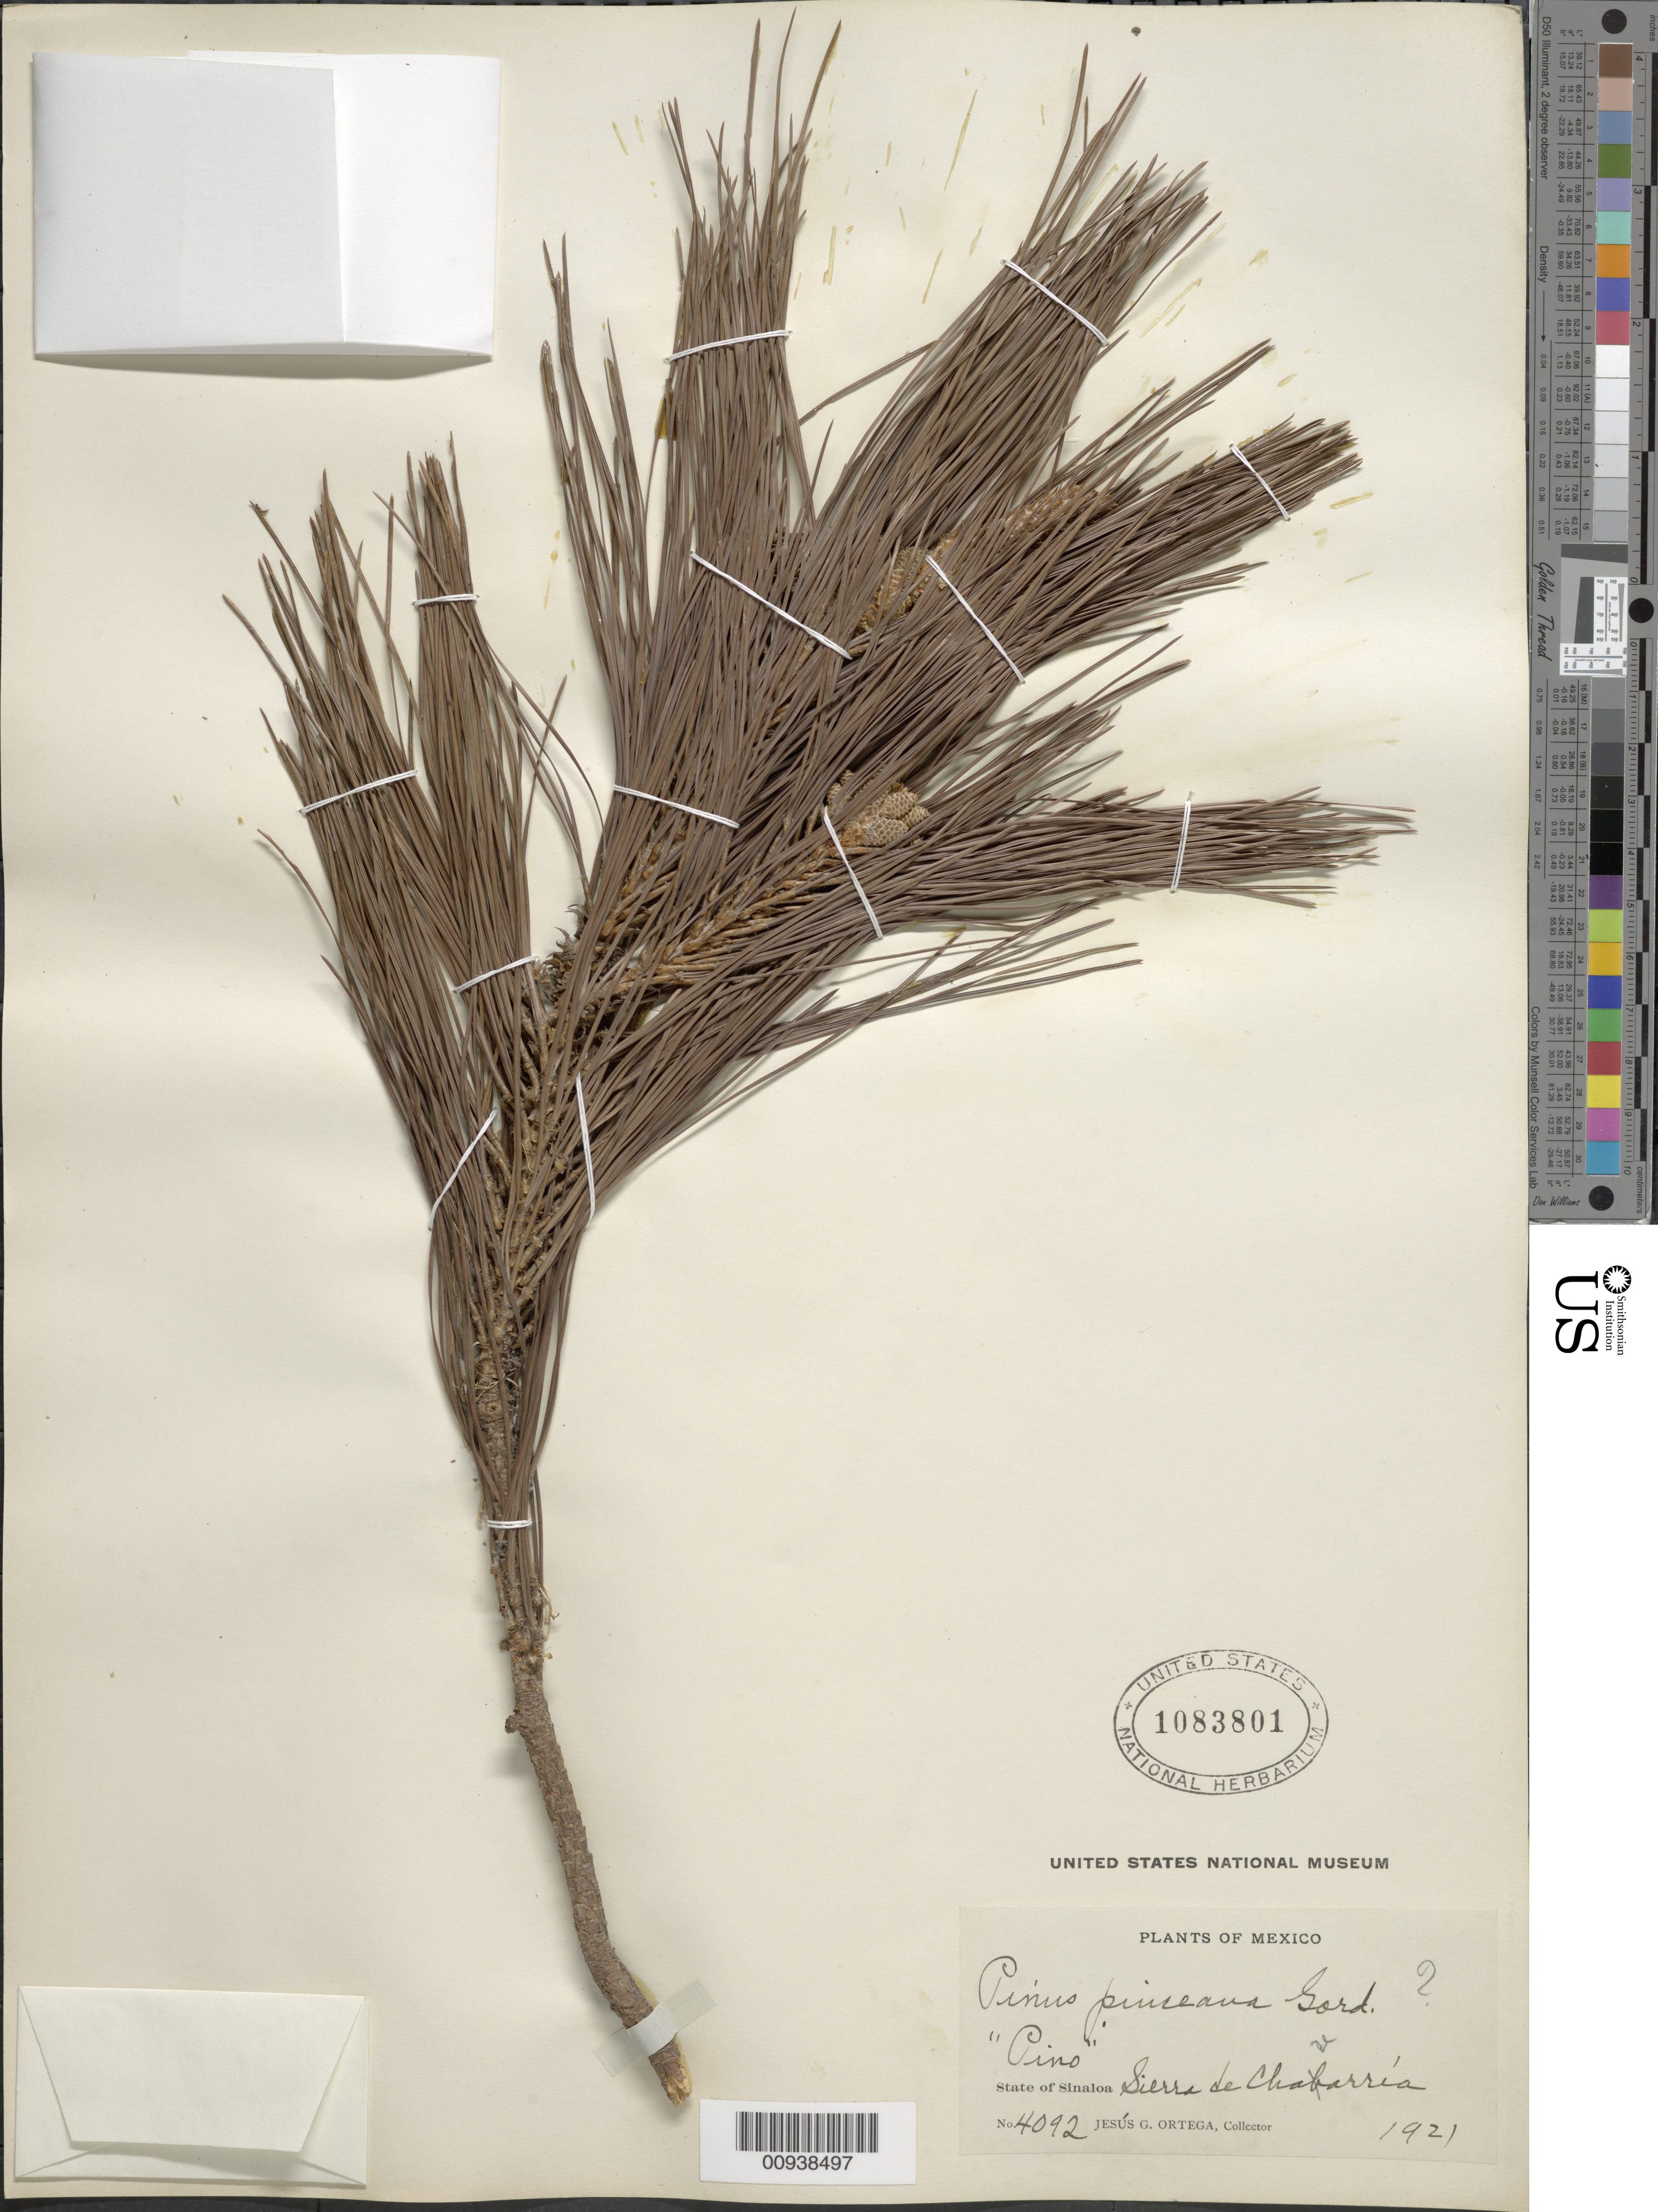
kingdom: Plantae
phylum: Tracheophyta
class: Pinopsida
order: Pinales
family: Pinaceae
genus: Pinus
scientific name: Pinus sp.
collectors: J. Ortega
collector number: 4092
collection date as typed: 1921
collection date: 1921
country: Mexico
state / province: Sinaloa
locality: Sierra de Chavarría.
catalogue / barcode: US 1083801